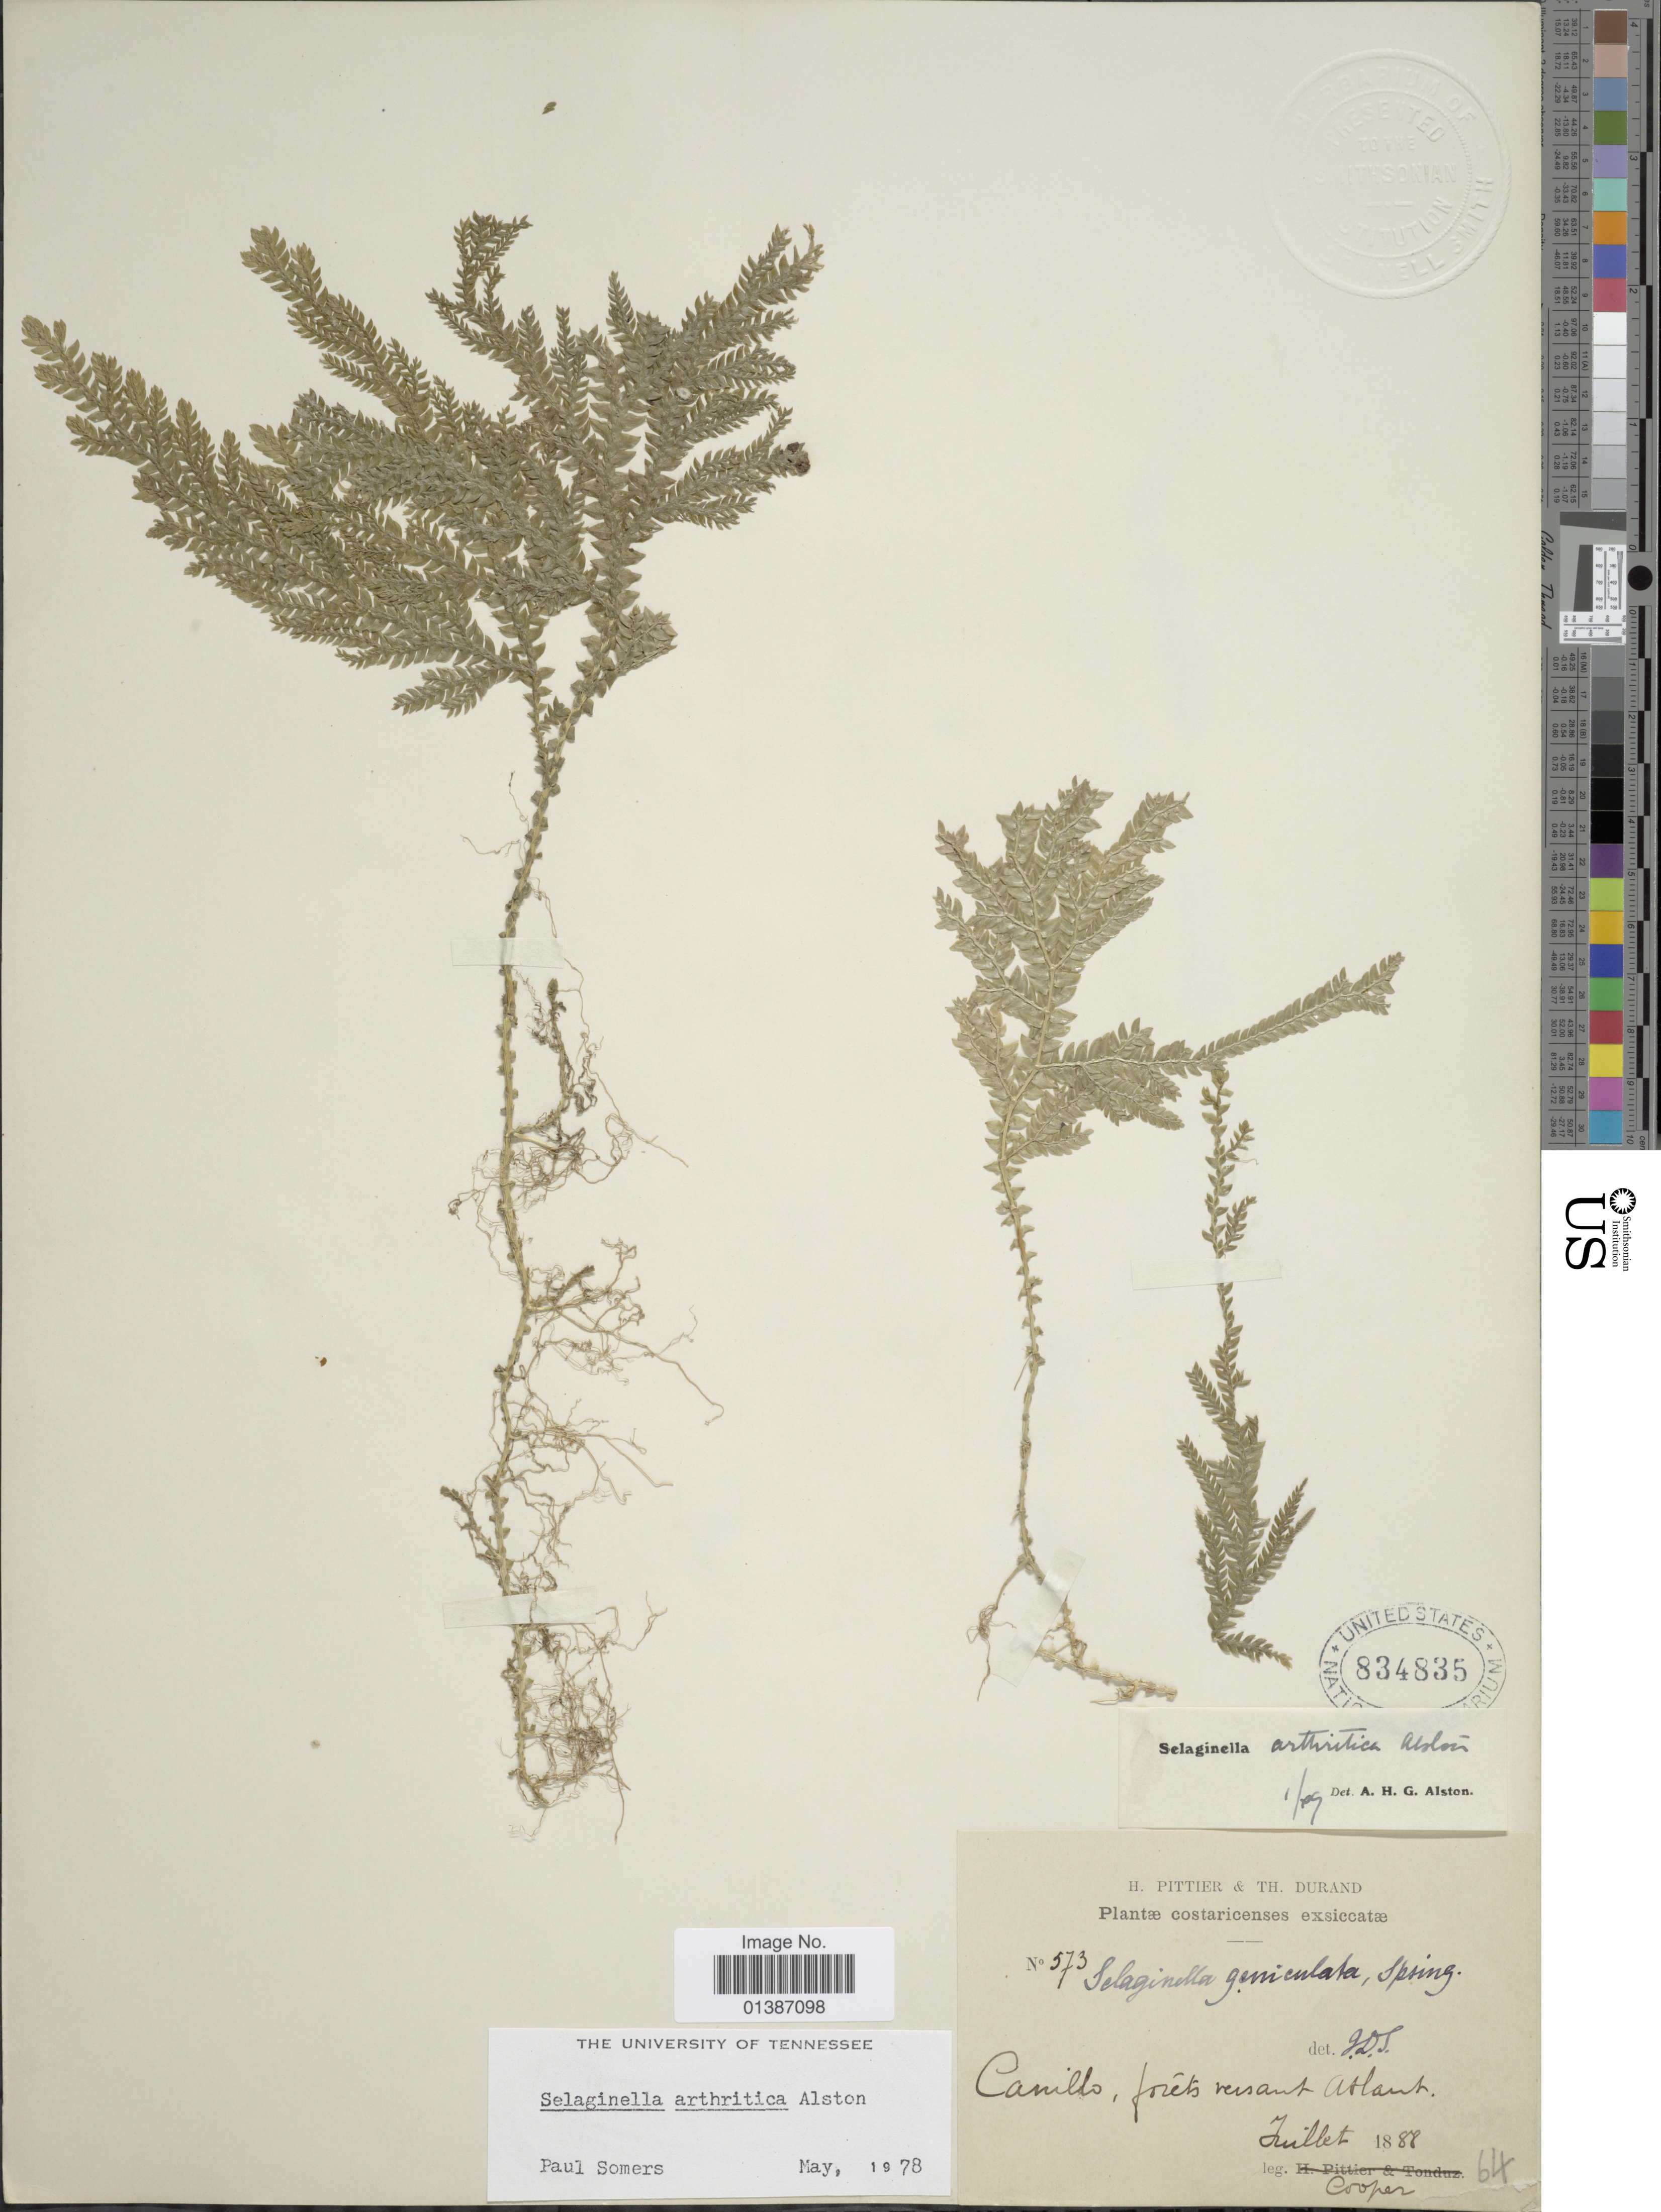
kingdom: Plantae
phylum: Tracheophyta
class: Lycopodiopsida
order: Selaginellales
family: Selaginellaceae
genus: Selaginella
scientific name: Selaginella arthritica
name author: Alston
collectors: -- Cooper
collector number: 573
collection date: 1888-07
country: Andorra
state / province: Canillo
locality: Canillo, forêts versant Atlant. [interpreted]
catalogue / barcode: US 834835